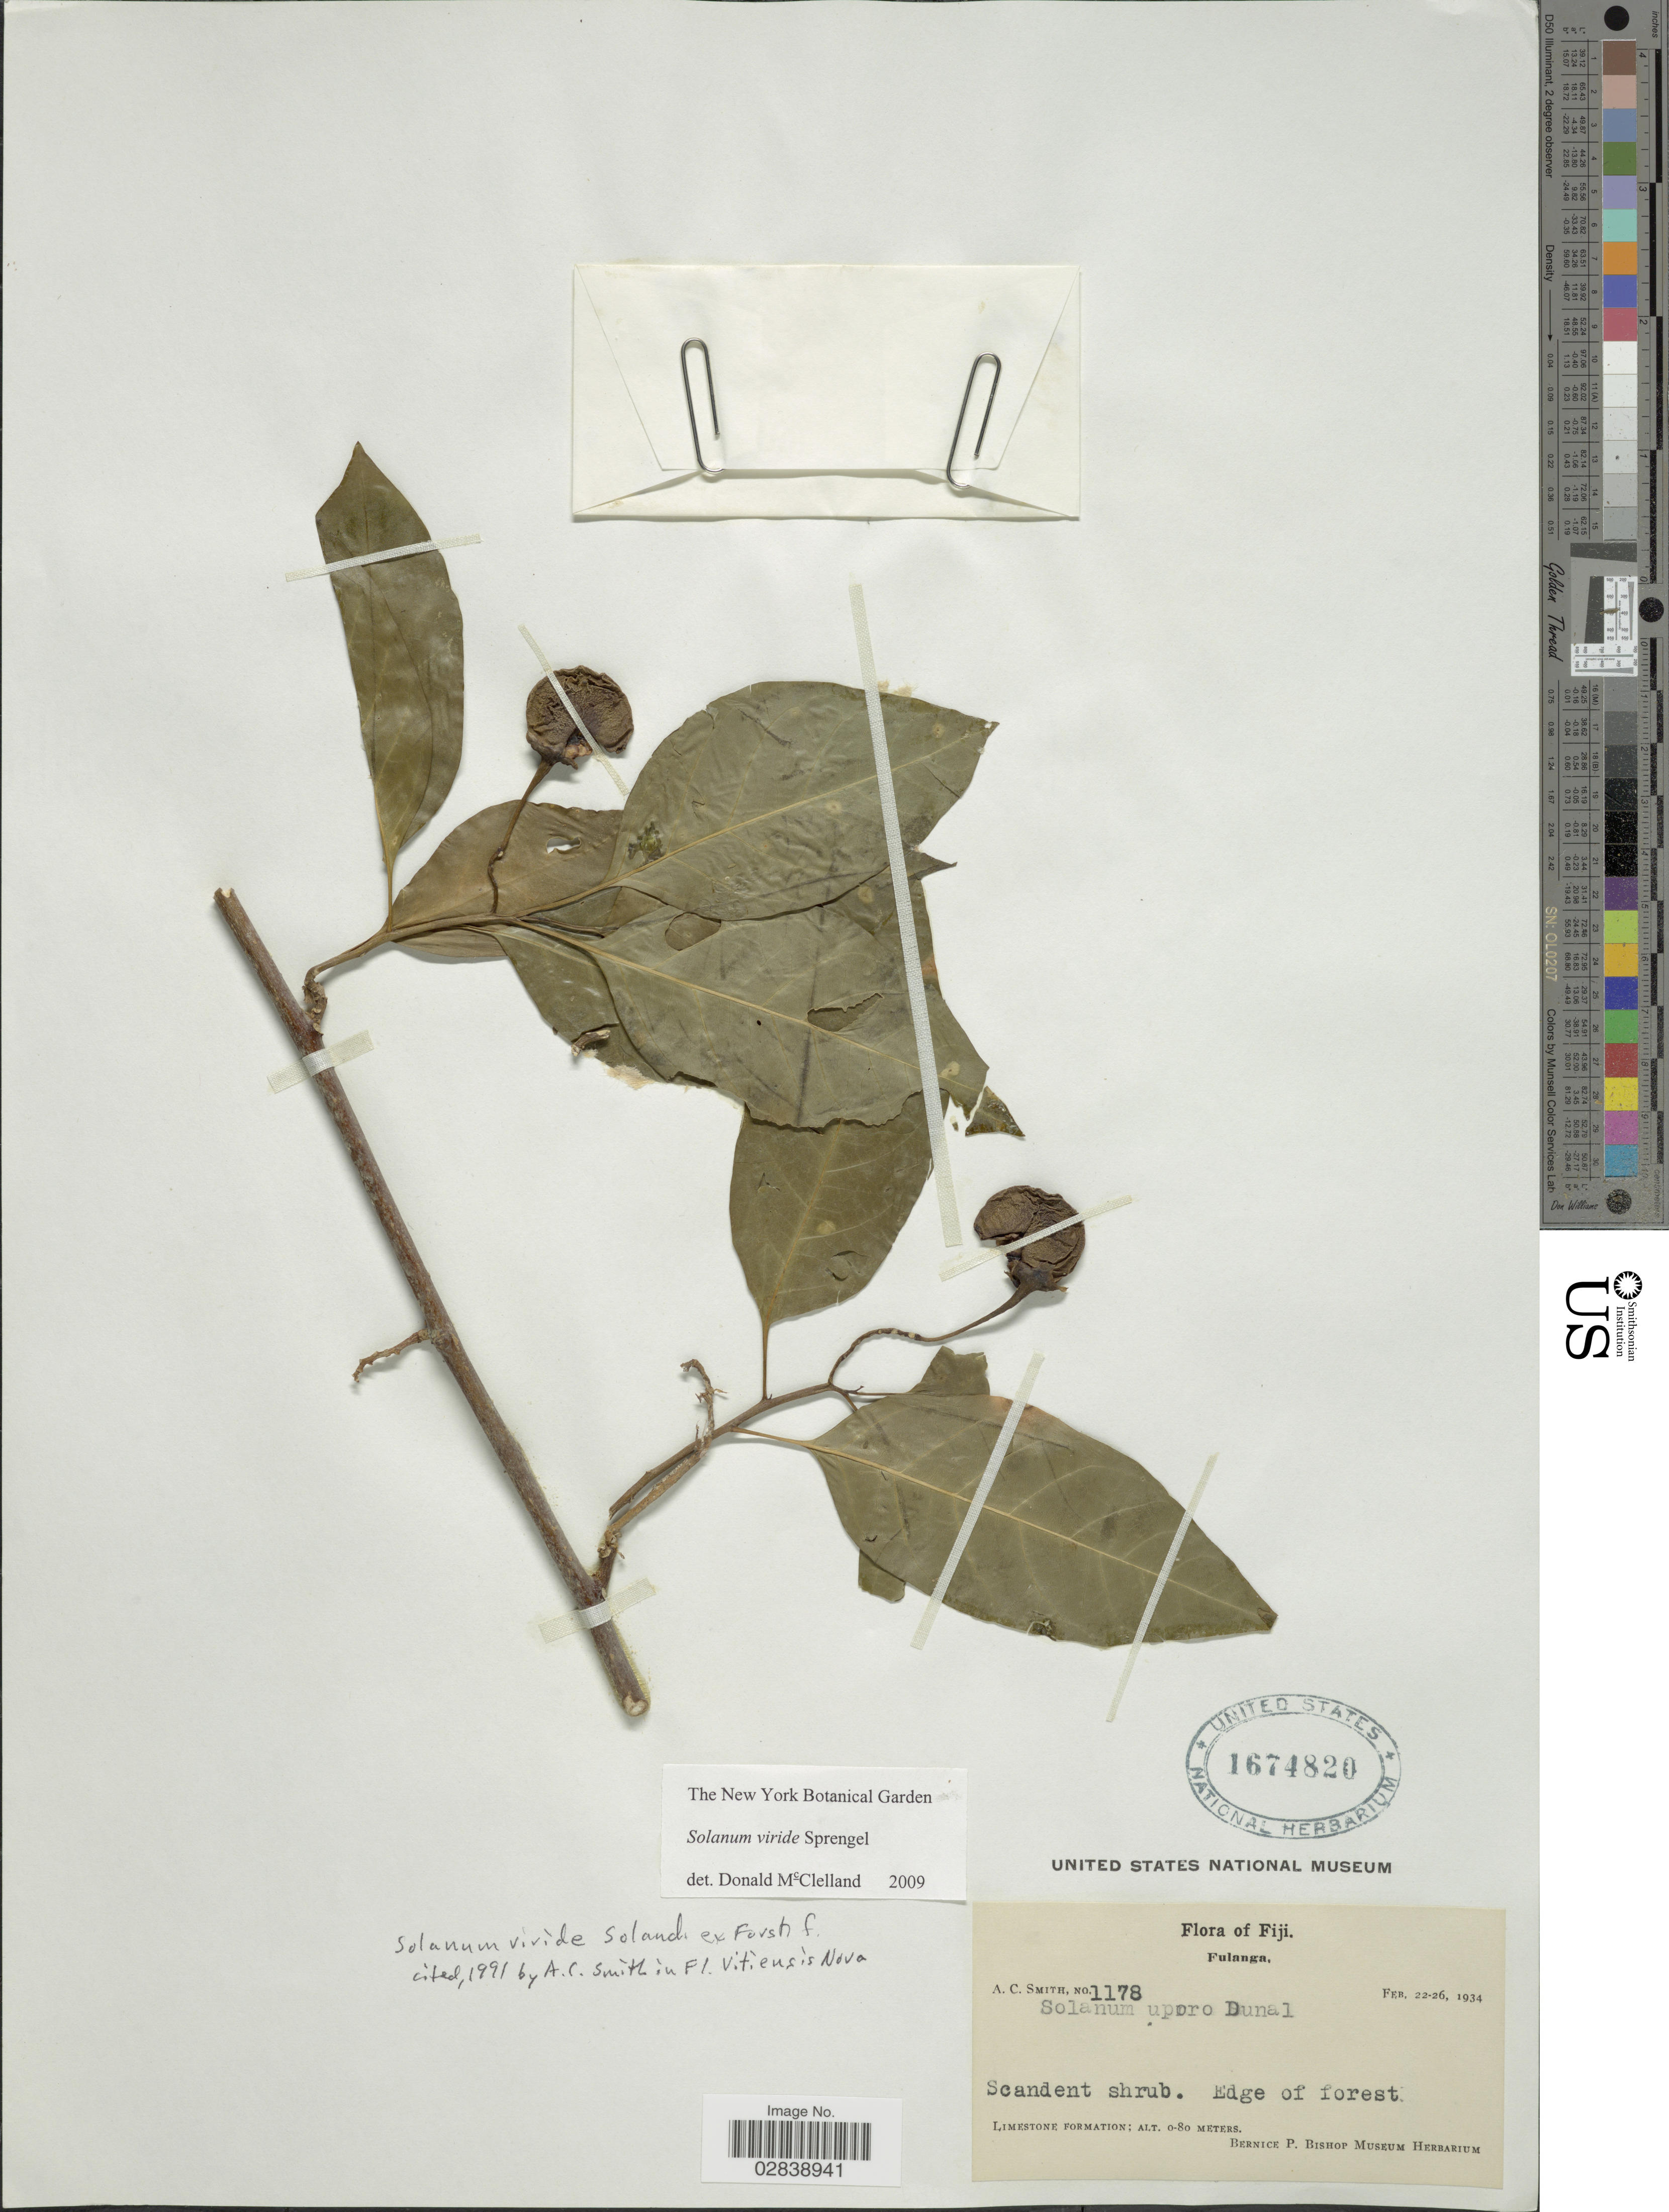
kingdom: Plantae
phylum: Tracheophyta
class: Magnoliopsida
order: Solanales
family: Solanaceae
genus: Solanum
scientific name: Solanum viride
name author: G. Forst. ex Spreng.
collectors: A. C. Smith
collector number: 1178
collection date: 1934-02-22/1934-02-26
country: Fiji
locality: Fulanga, Limestone Formation.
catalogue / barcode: US 1674820